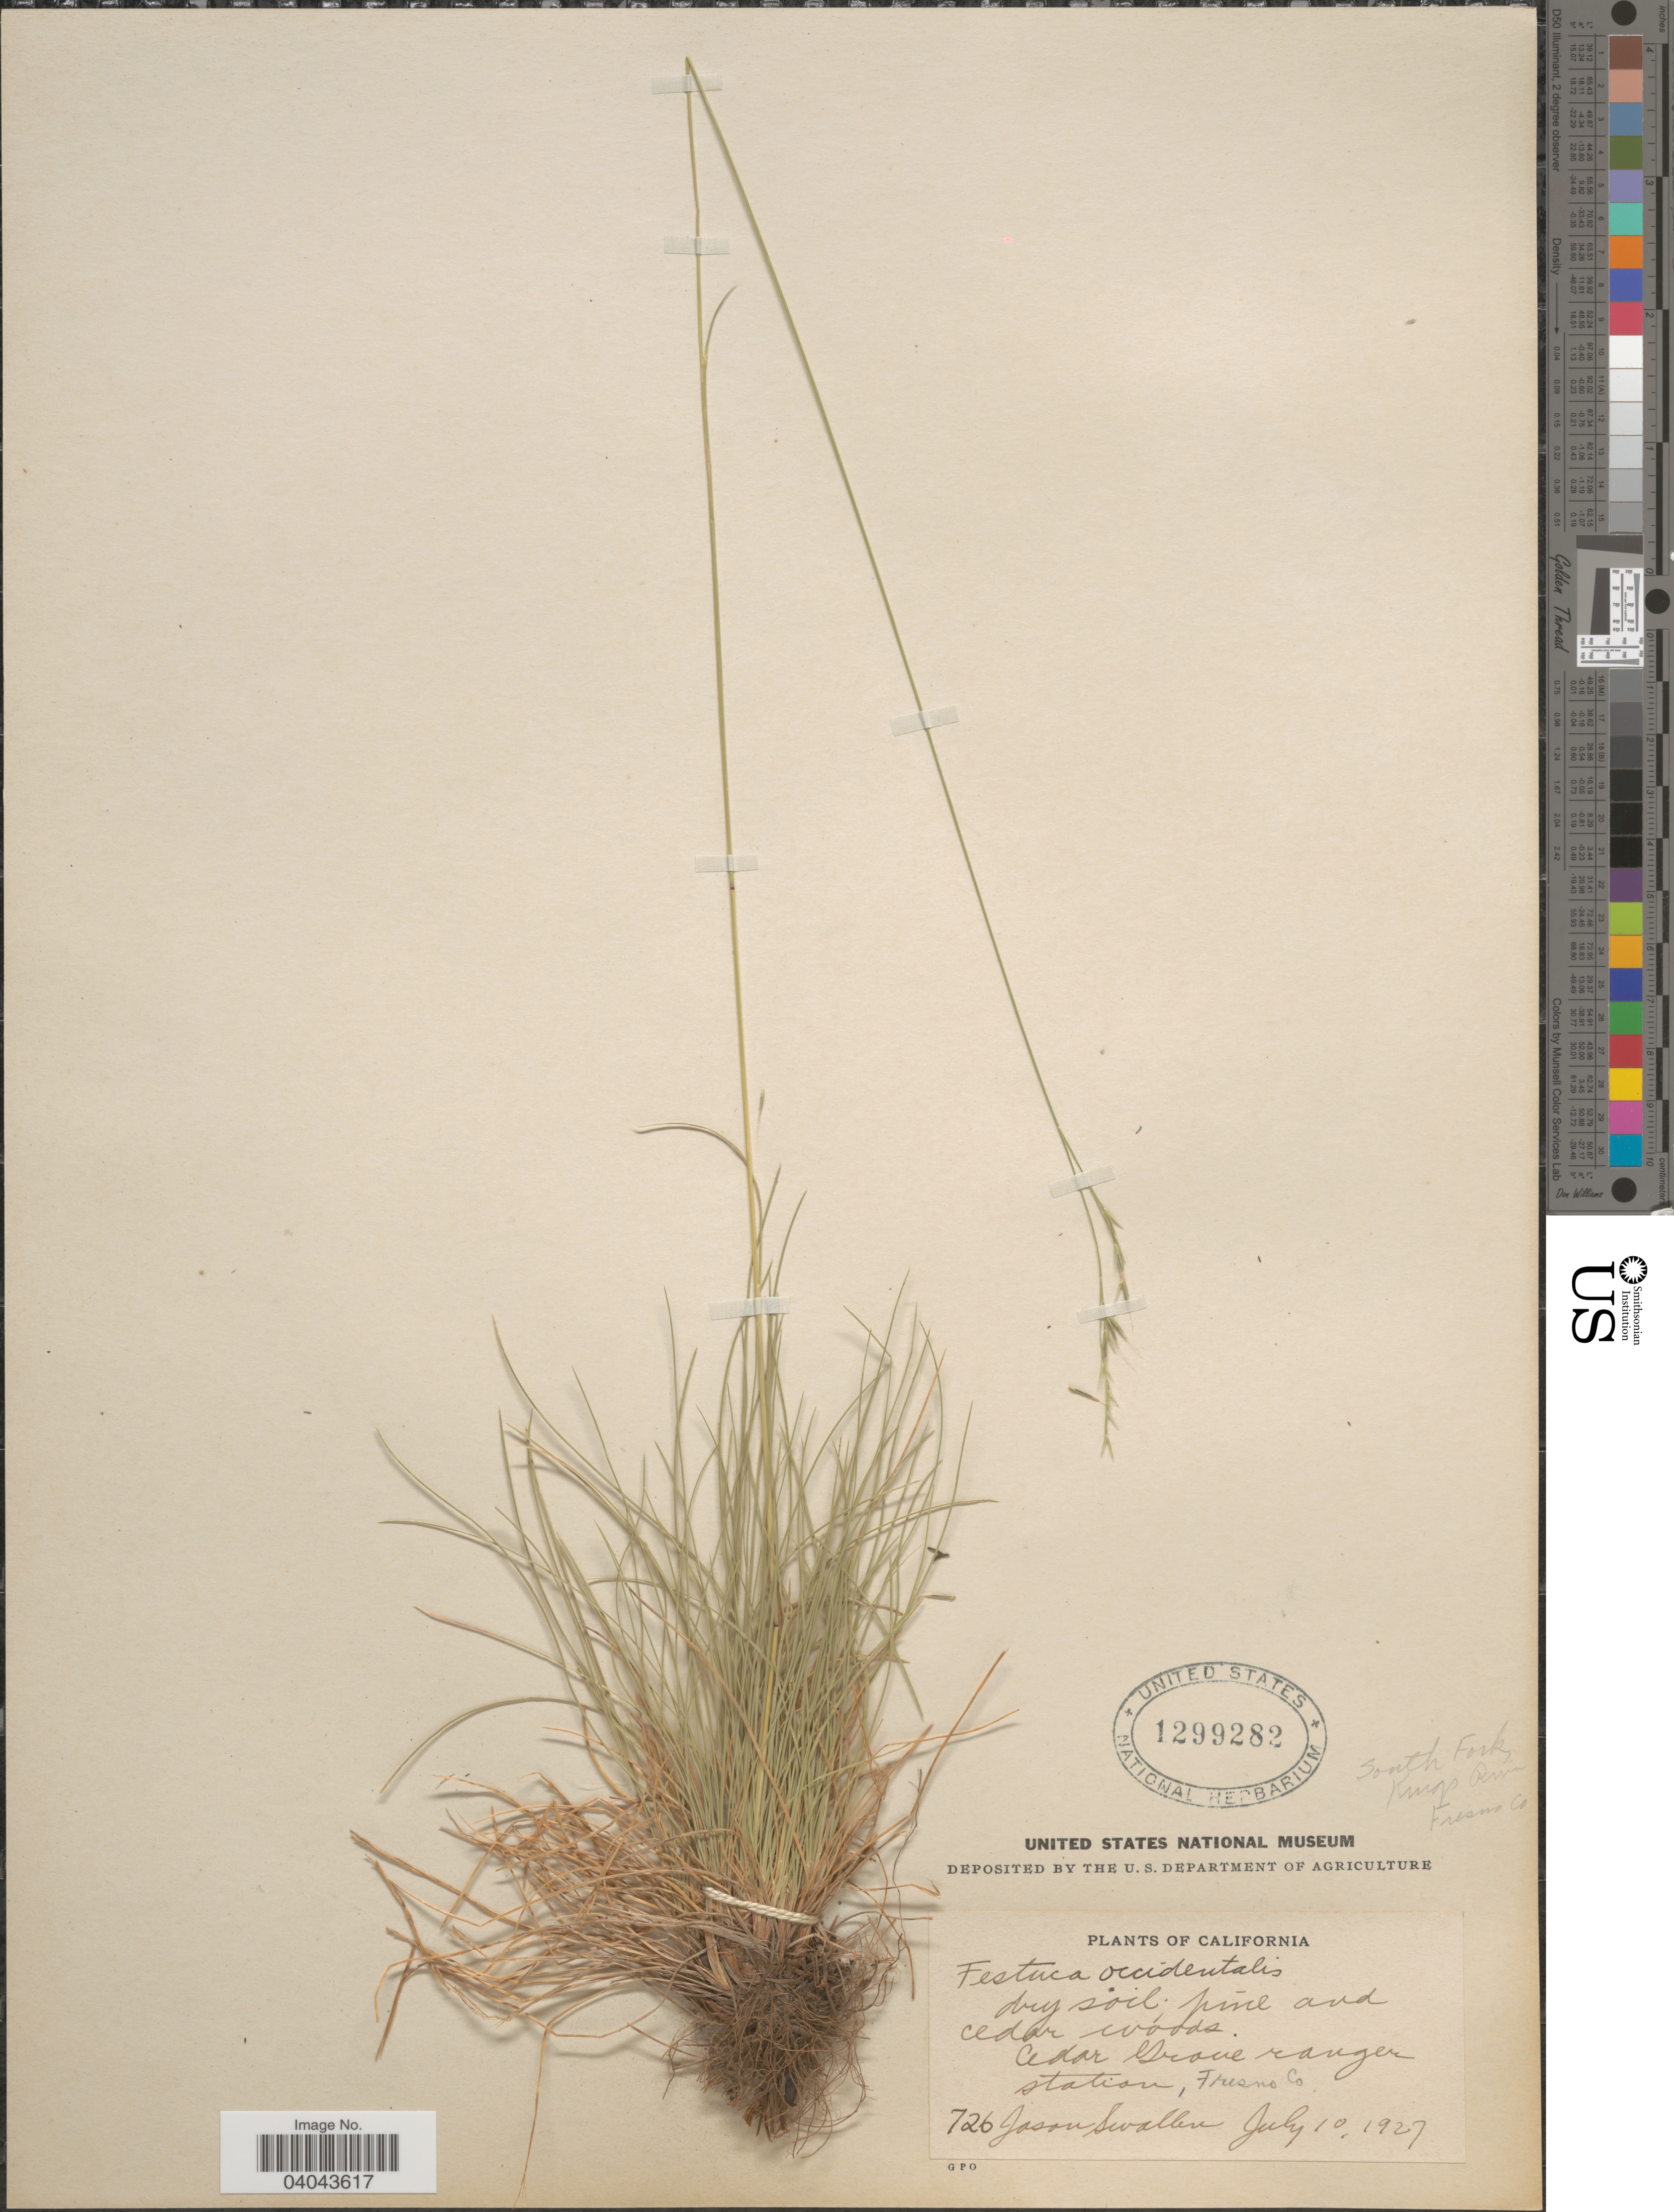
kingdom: Plantae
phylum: Tracheophyta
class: Liliopsida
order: Poales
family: Poaceae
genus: Festuca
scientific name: Festuca occidentalis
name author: Hook.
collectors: J. R. Swallen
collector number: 726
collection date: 1927-07-10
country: United States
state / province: California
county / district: Fresno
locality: Cedar Grove ranger station, Fresno Co. South Fork, Kings River.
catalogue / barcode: US 1299282